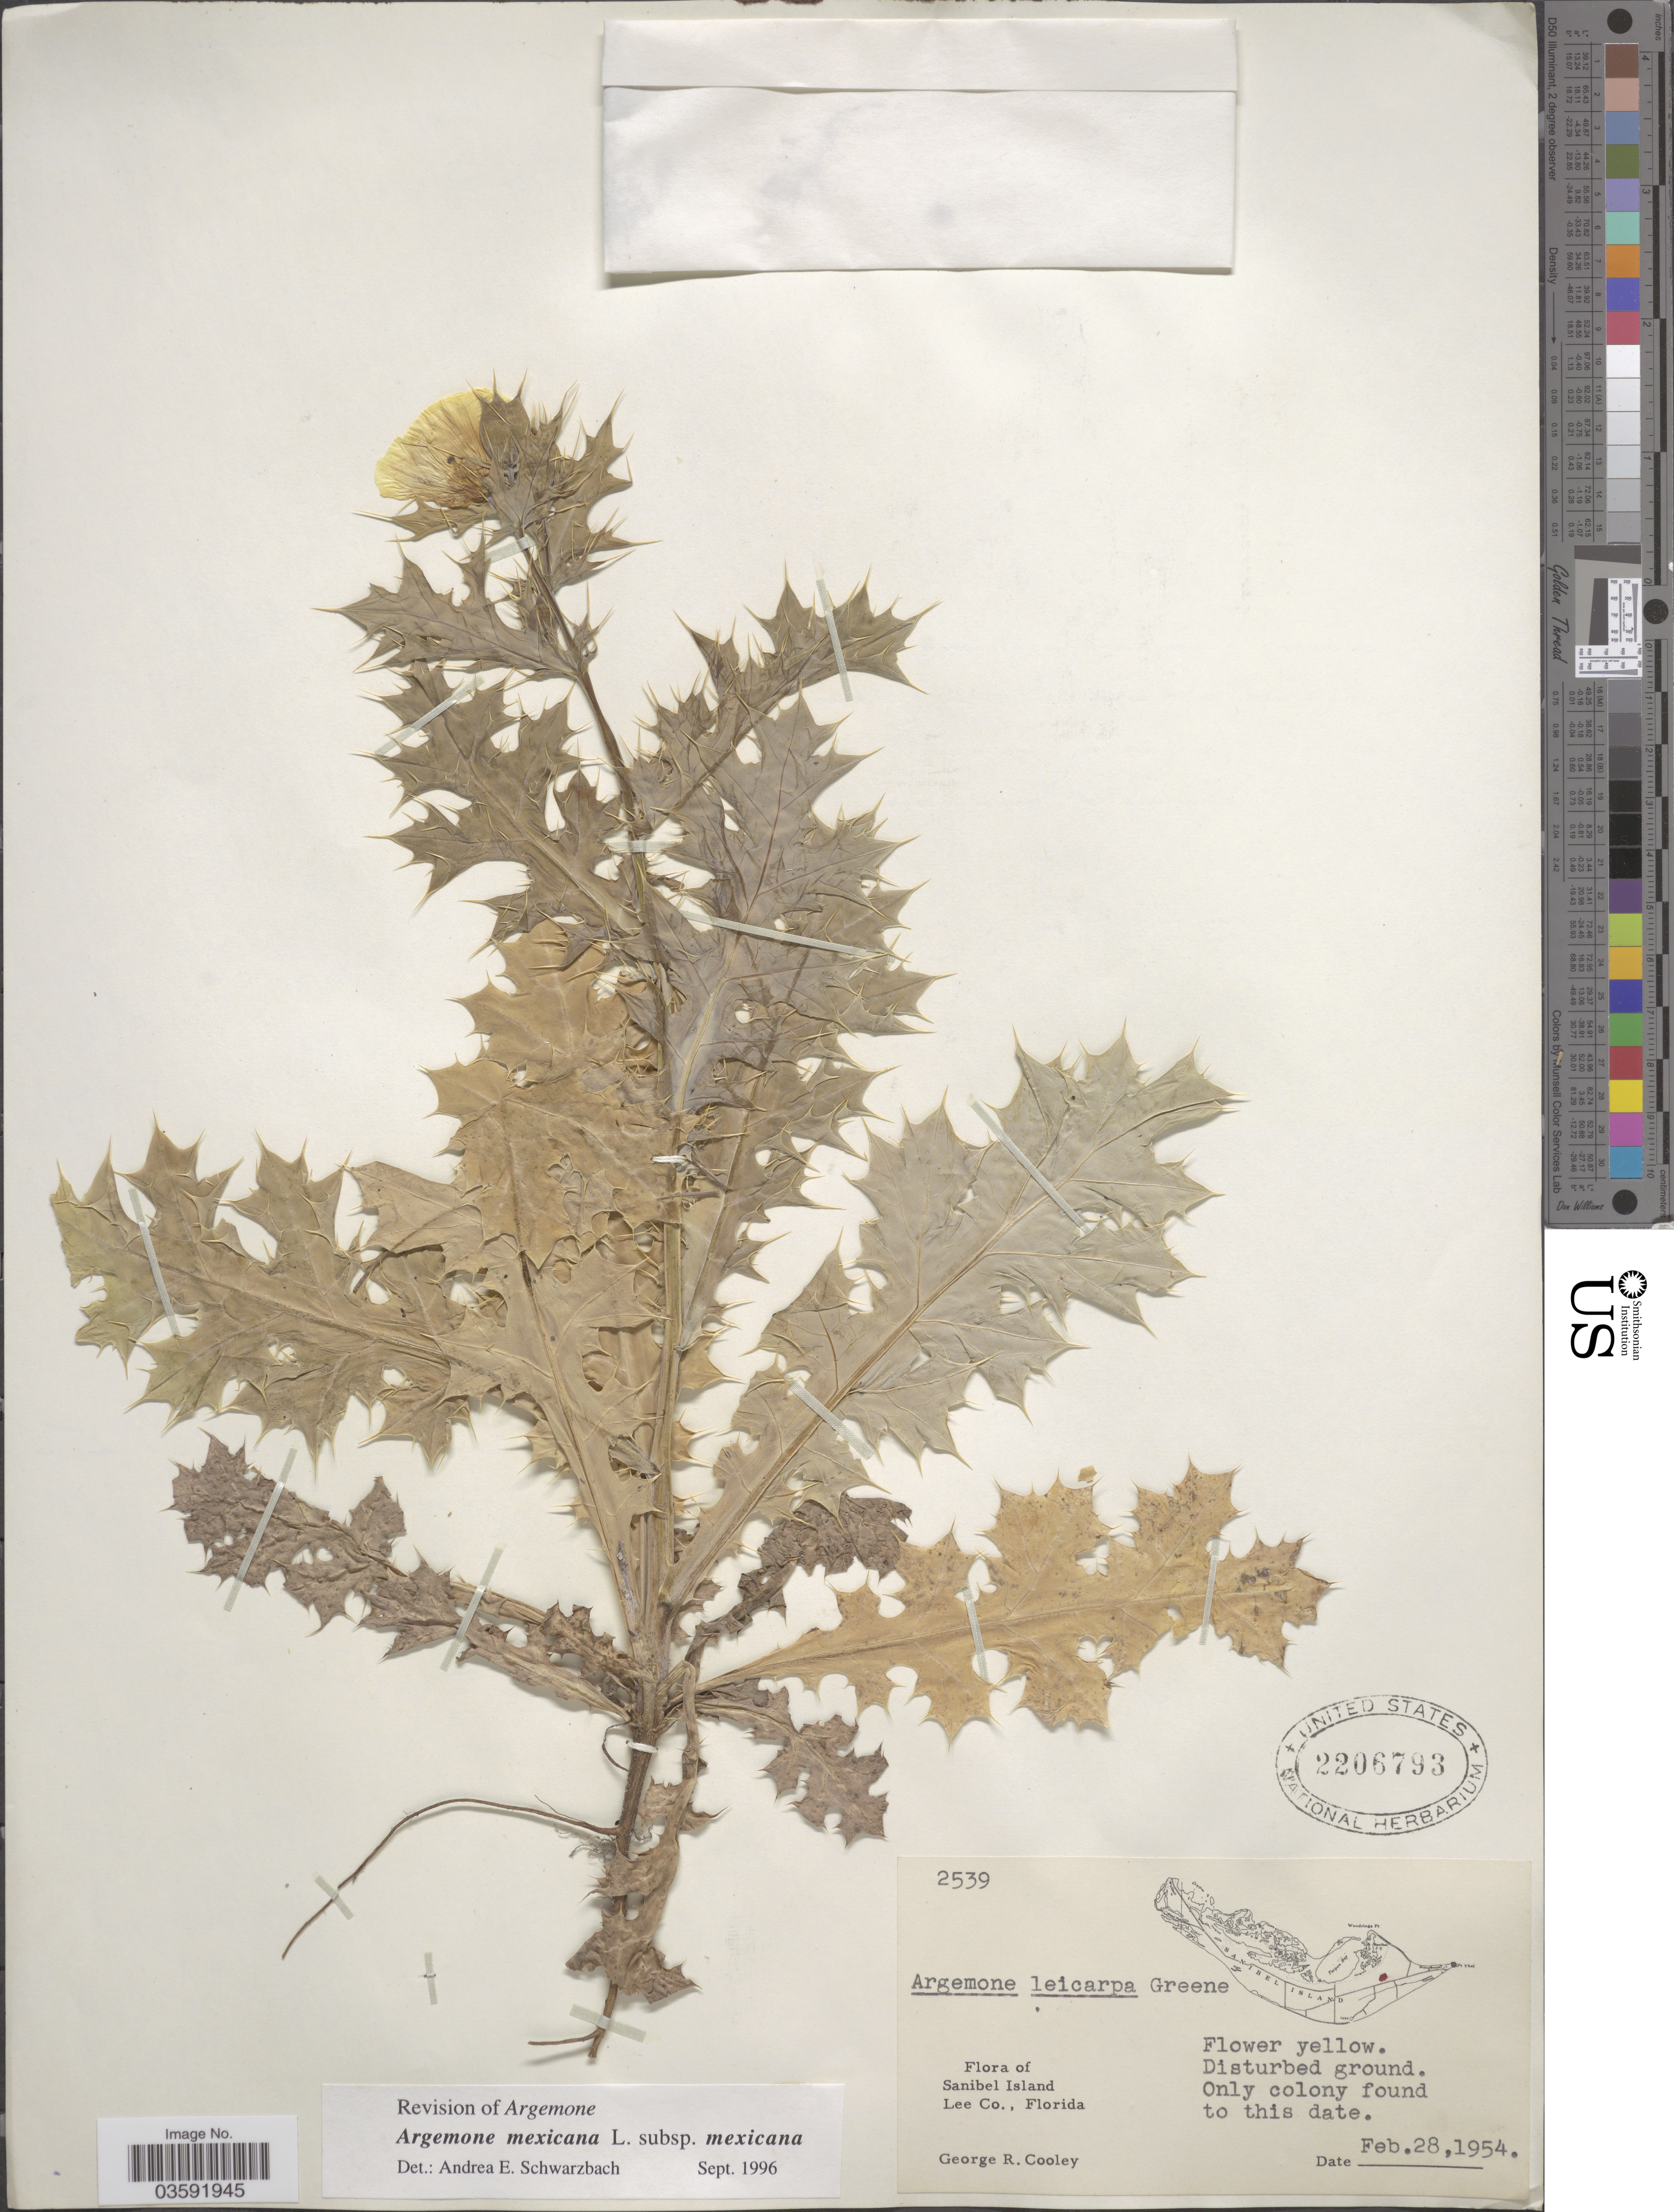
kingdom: Plantae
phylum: Tracheophyta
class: Magnoliopsida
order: Ranunculales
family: Papaveraceae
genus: Argemone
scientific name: Argemone mexicana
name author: L.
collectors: G. R. Cooley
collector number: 2539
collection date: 1954-02-28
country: United States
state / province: Florida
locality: Sanibel Island, Lee Co.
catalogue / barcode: US 2206793